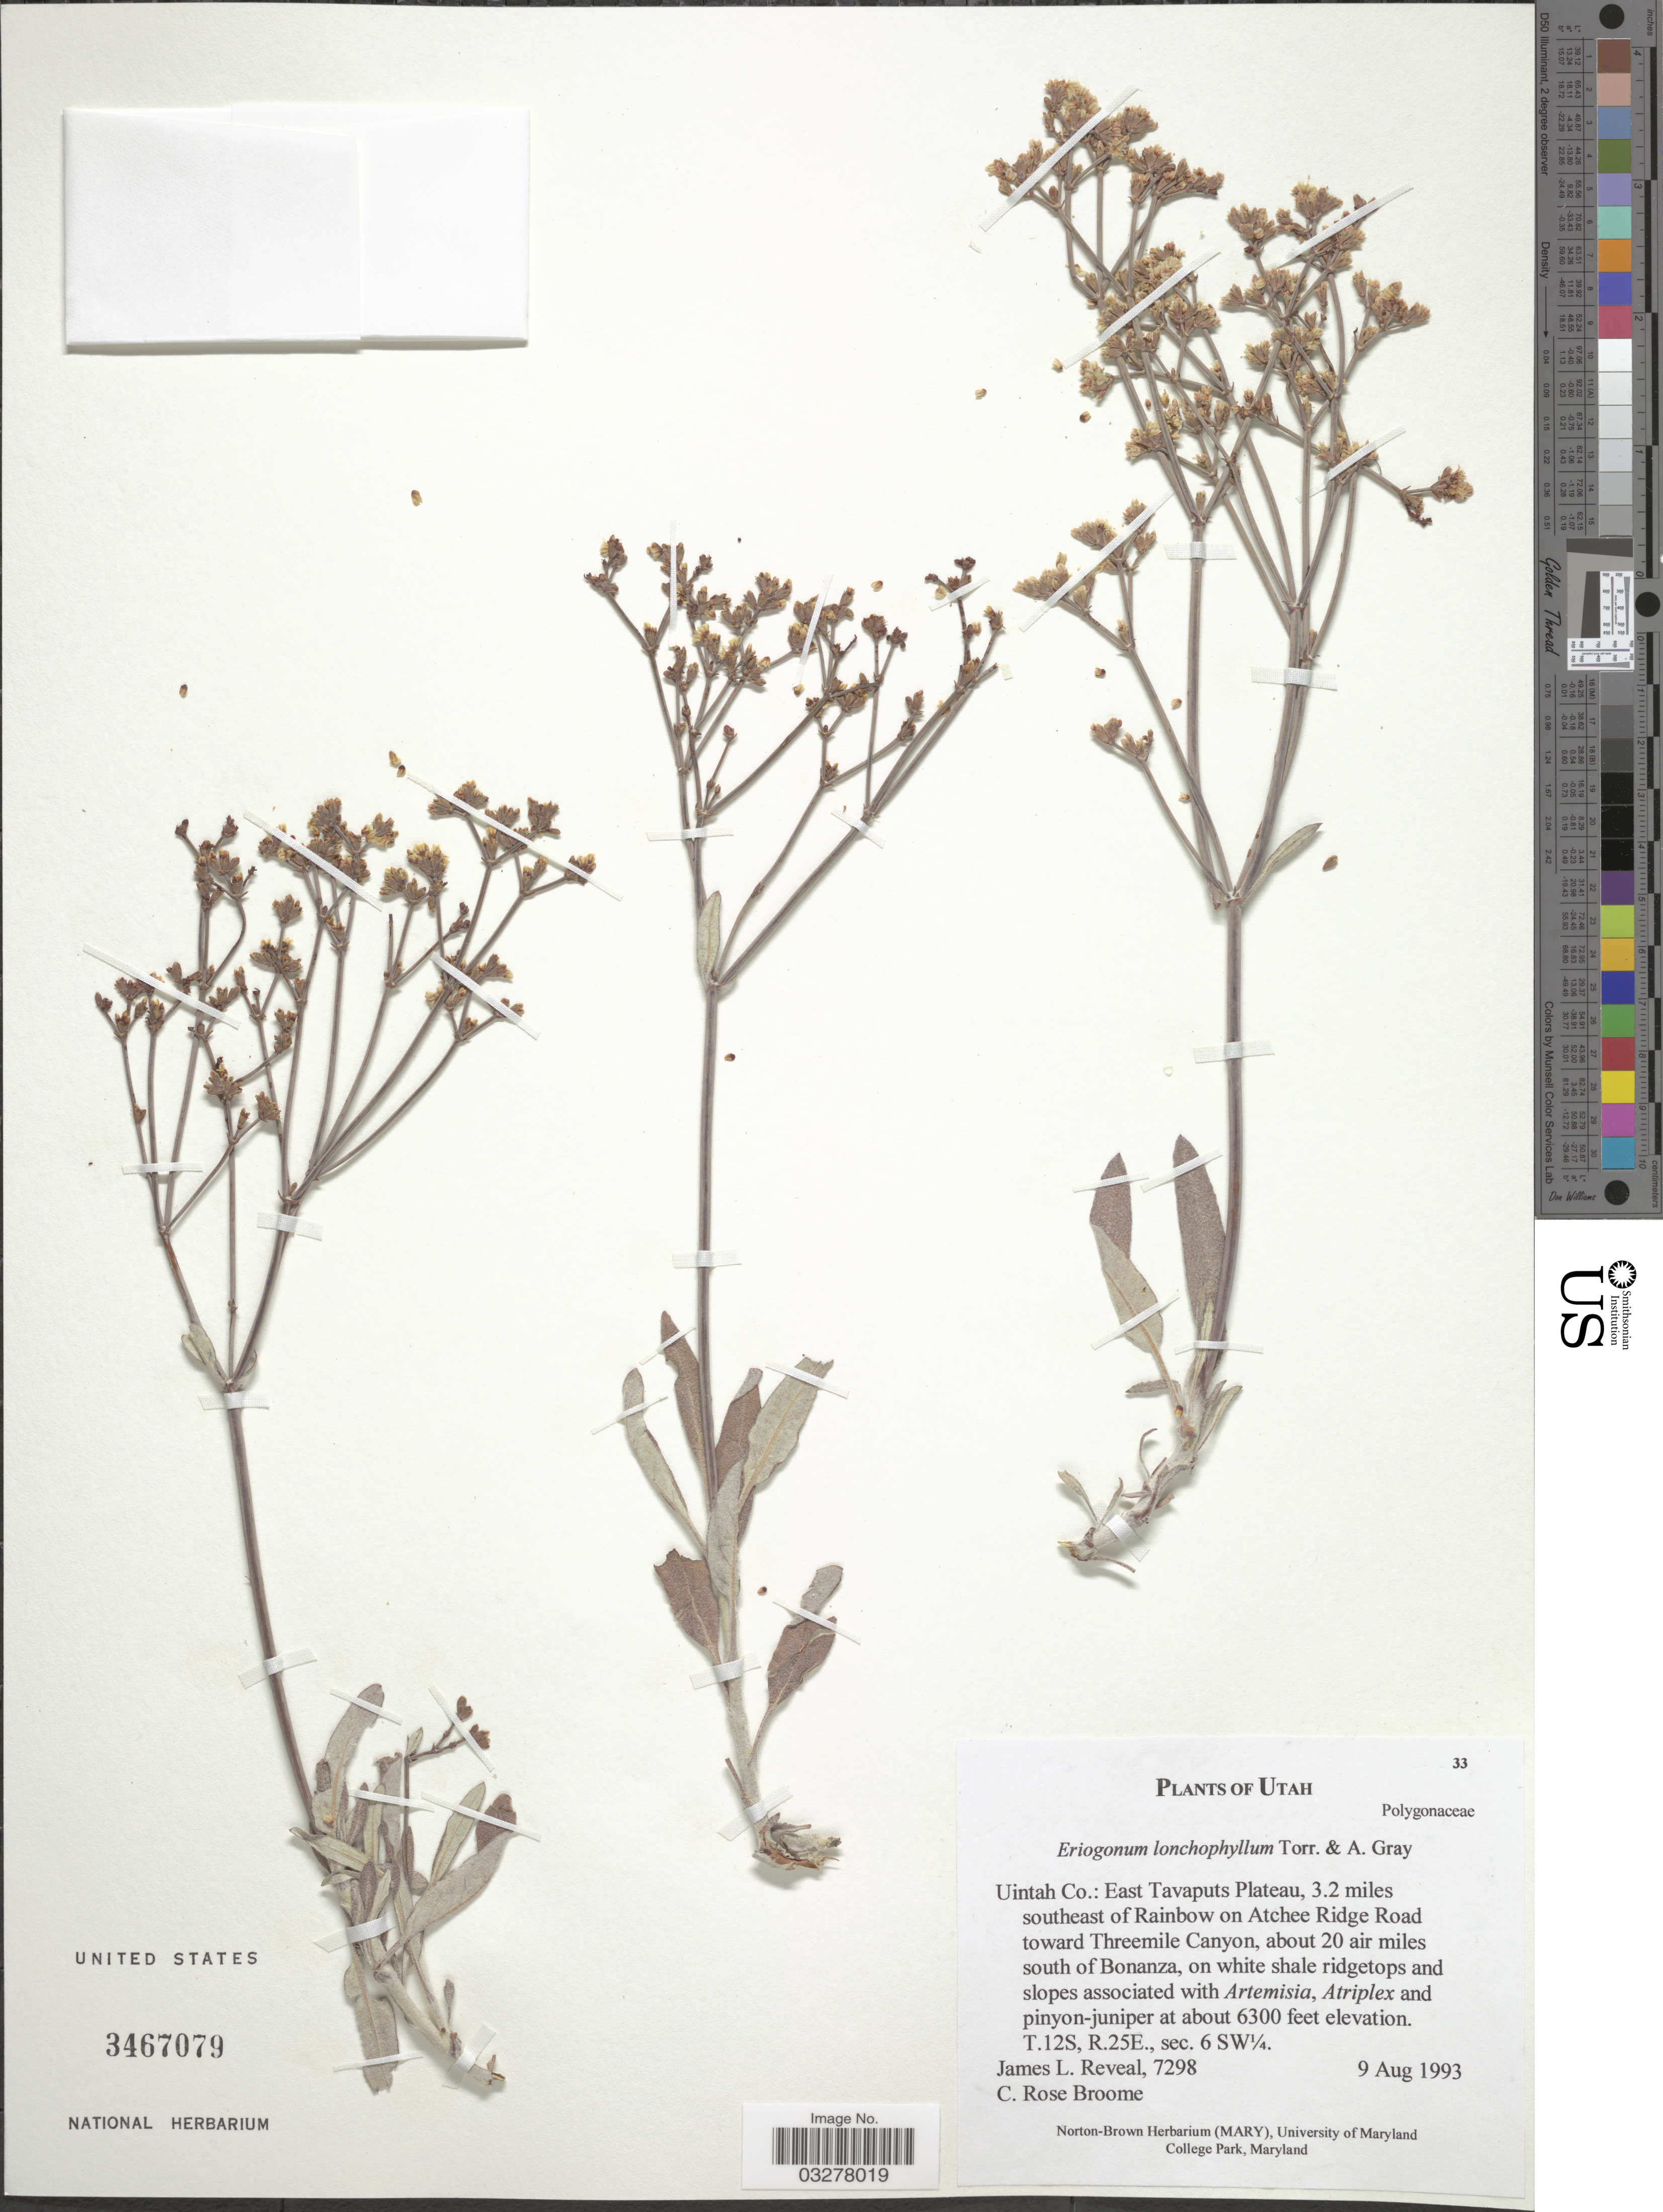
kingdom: Plantae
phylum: Tracheophyta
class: Magnoliopsida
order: Caryophyllales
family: Polygonaceae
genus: Eriogonum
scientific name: Eriogonum lonchophyllum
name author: Torr. & A. Gray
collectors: J. L. Reveal & C. R. Broome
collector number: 7298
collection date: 1993-08-09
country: United States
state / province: Utah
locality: Uintah Co.: East Tavaputs Plateau, 3.2 miles southeast of Rainbow on Atchee Ridge Road toward Threemile Canyon, about 20 air miles south of Bonanza. T.12S, R.25E., sec. 6 SW¼.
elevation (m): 1920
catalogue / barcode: US 3467079